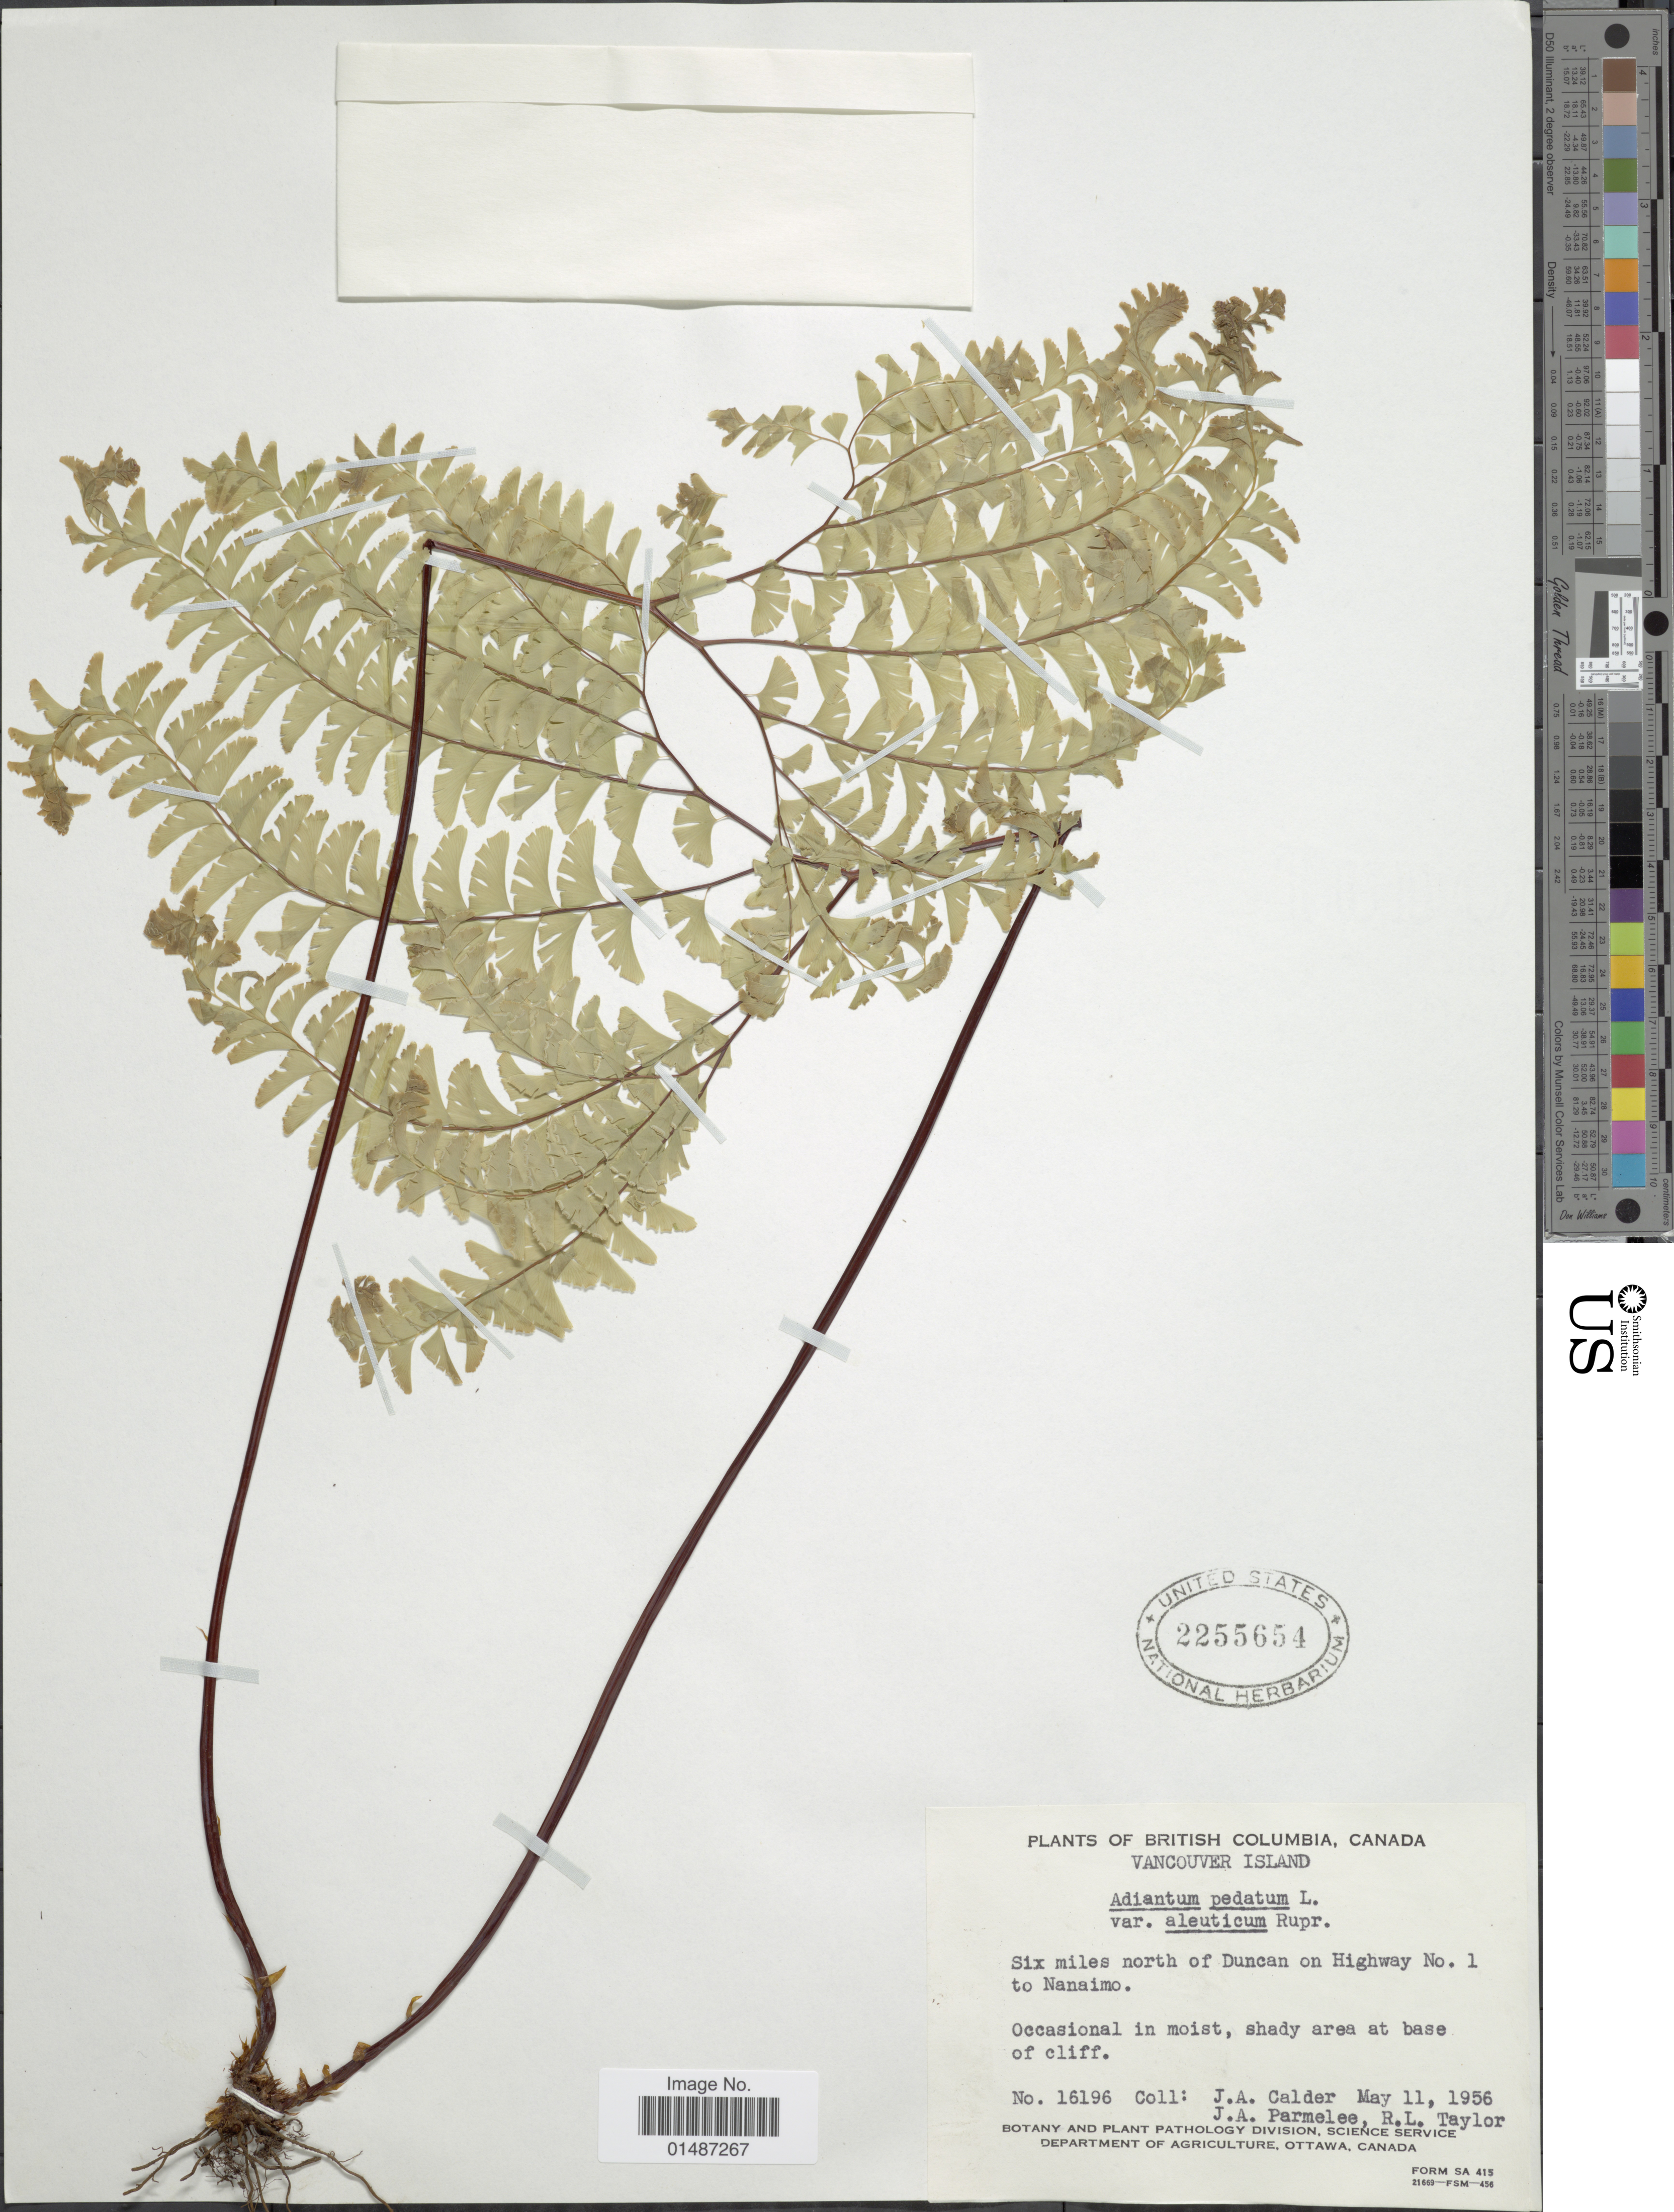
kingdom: Plantae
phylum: Tracheophyta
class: Polypodiopsida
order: Polypodiales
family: Pteridaceae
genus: Adiantum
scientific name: Adiantum pedatum subsp. aleuticum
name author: (Rupr.) Calder & Roy L. Taylor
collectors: J. A. Calder, J. A. Parmelee & R. Taylor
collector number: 16196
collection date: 1956-05-11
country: Canada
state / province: British Columbia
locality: Vancouver Island. Six miles north of Duncan on Highway No. 1 to Nanaimo.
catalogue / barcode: US 2255654